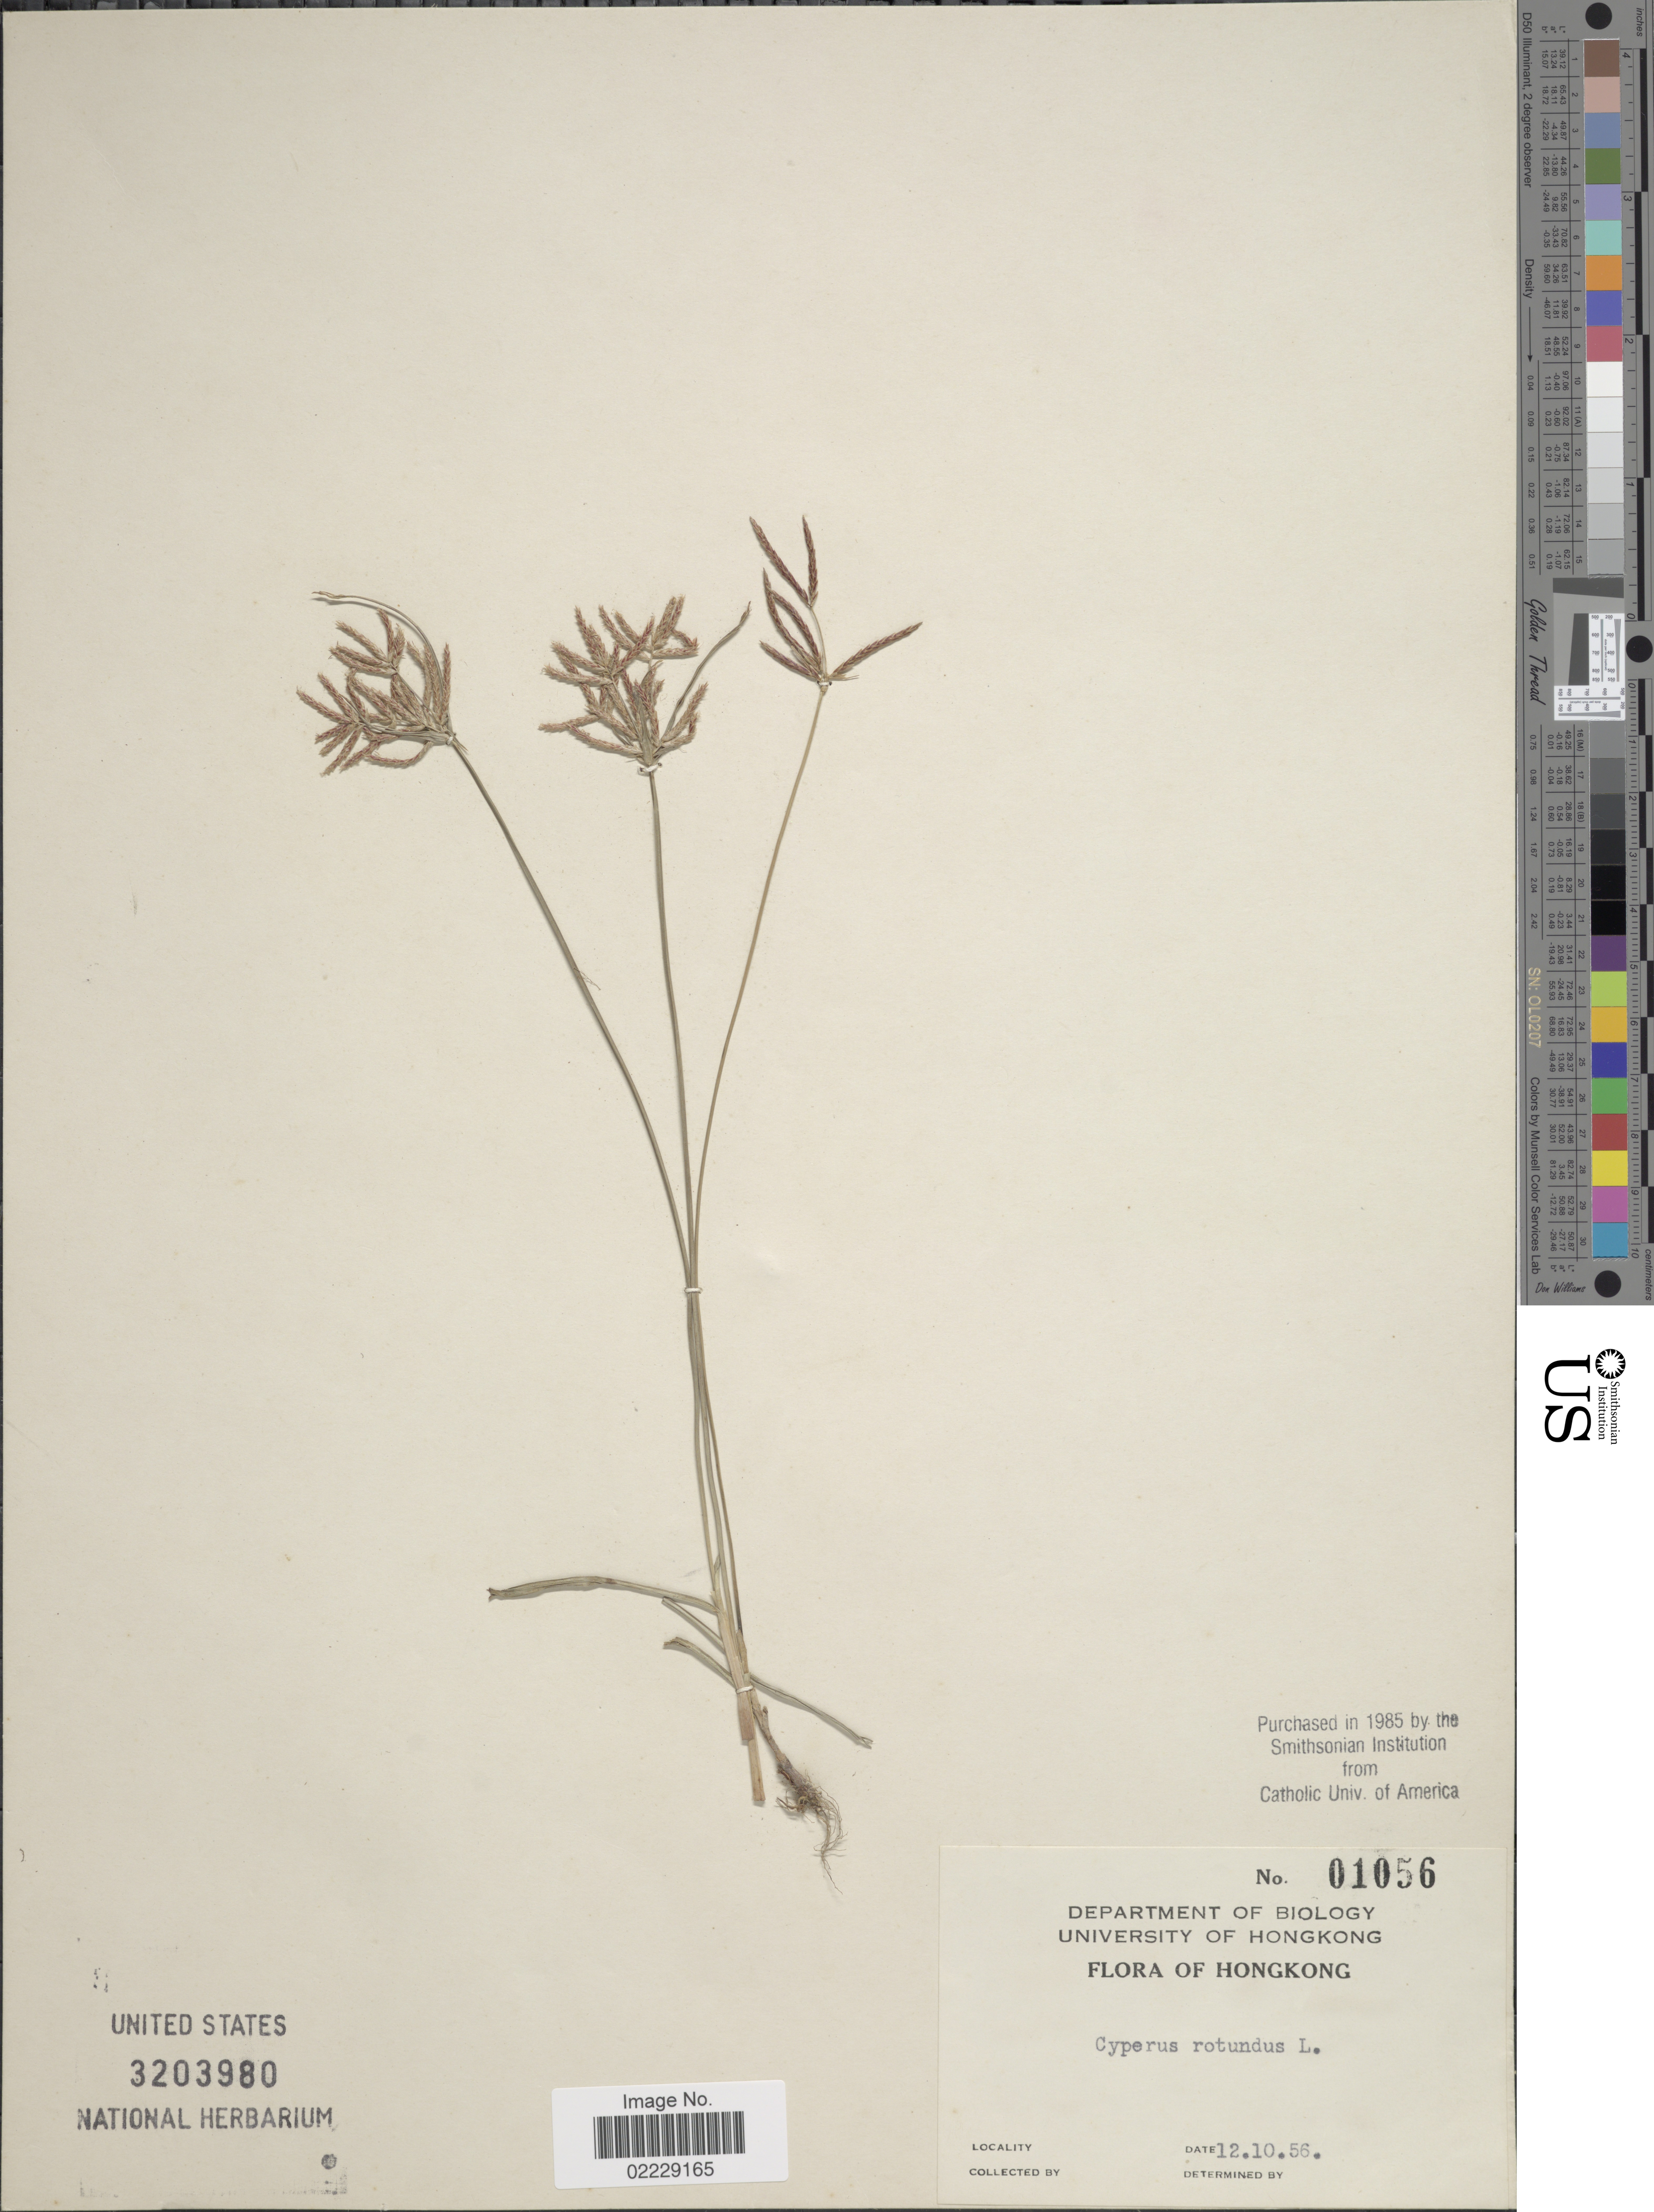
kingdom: Plantae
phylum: Tracheophyta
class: Liliopsida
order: Poales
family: Cyperaceae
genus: Cyperus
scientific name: Cyperus rotundus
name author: L.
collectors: University of Hong Kong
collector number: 01056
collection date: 1956-10-12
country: China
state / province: Hong Kong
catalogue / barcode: US 3203980